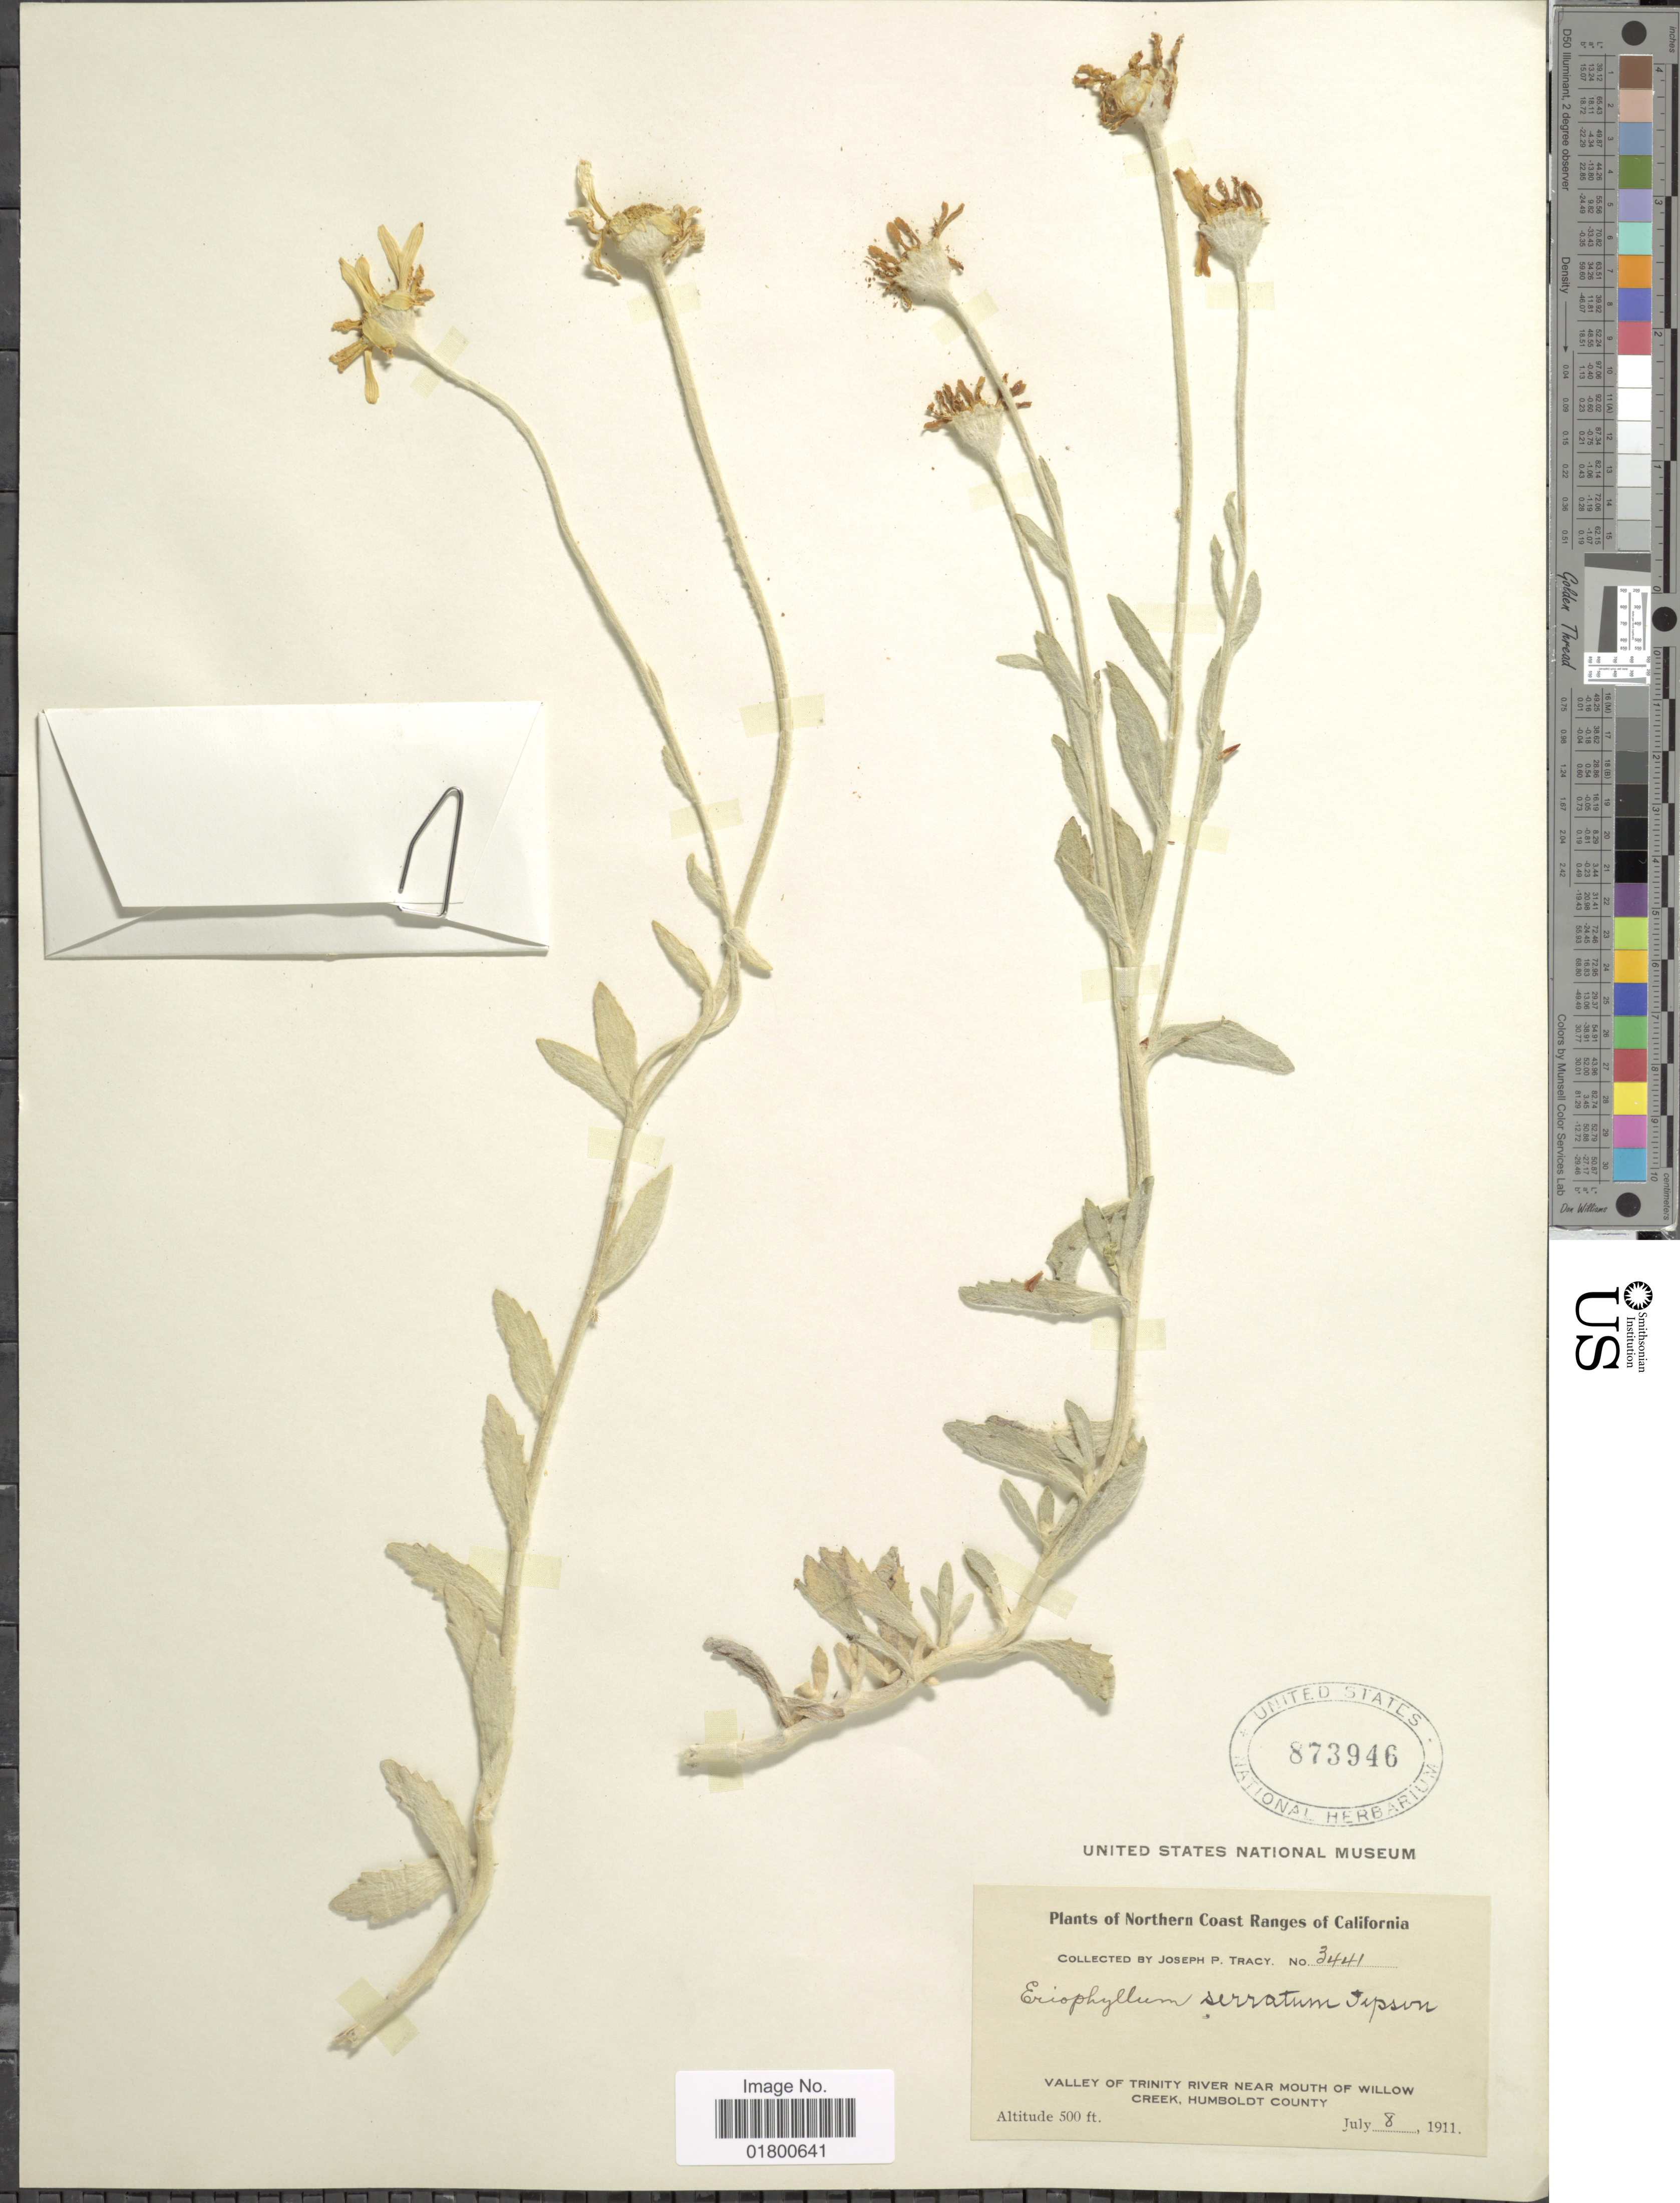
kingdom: Plantae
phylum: Tracheophyta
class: Magnoliopsida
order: Asterales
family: Asteraceae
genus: Eriophyllum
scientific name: Eriophyllum sp.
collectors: J. Tracy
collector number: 3441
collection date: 1911-07-08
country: United States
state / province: California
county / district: Humboldt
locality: Northern Coast Ranges of California, Valley of Trinity River near Mouth of Willow Creek, Humboldt County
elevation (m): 152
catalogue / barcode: US 873946